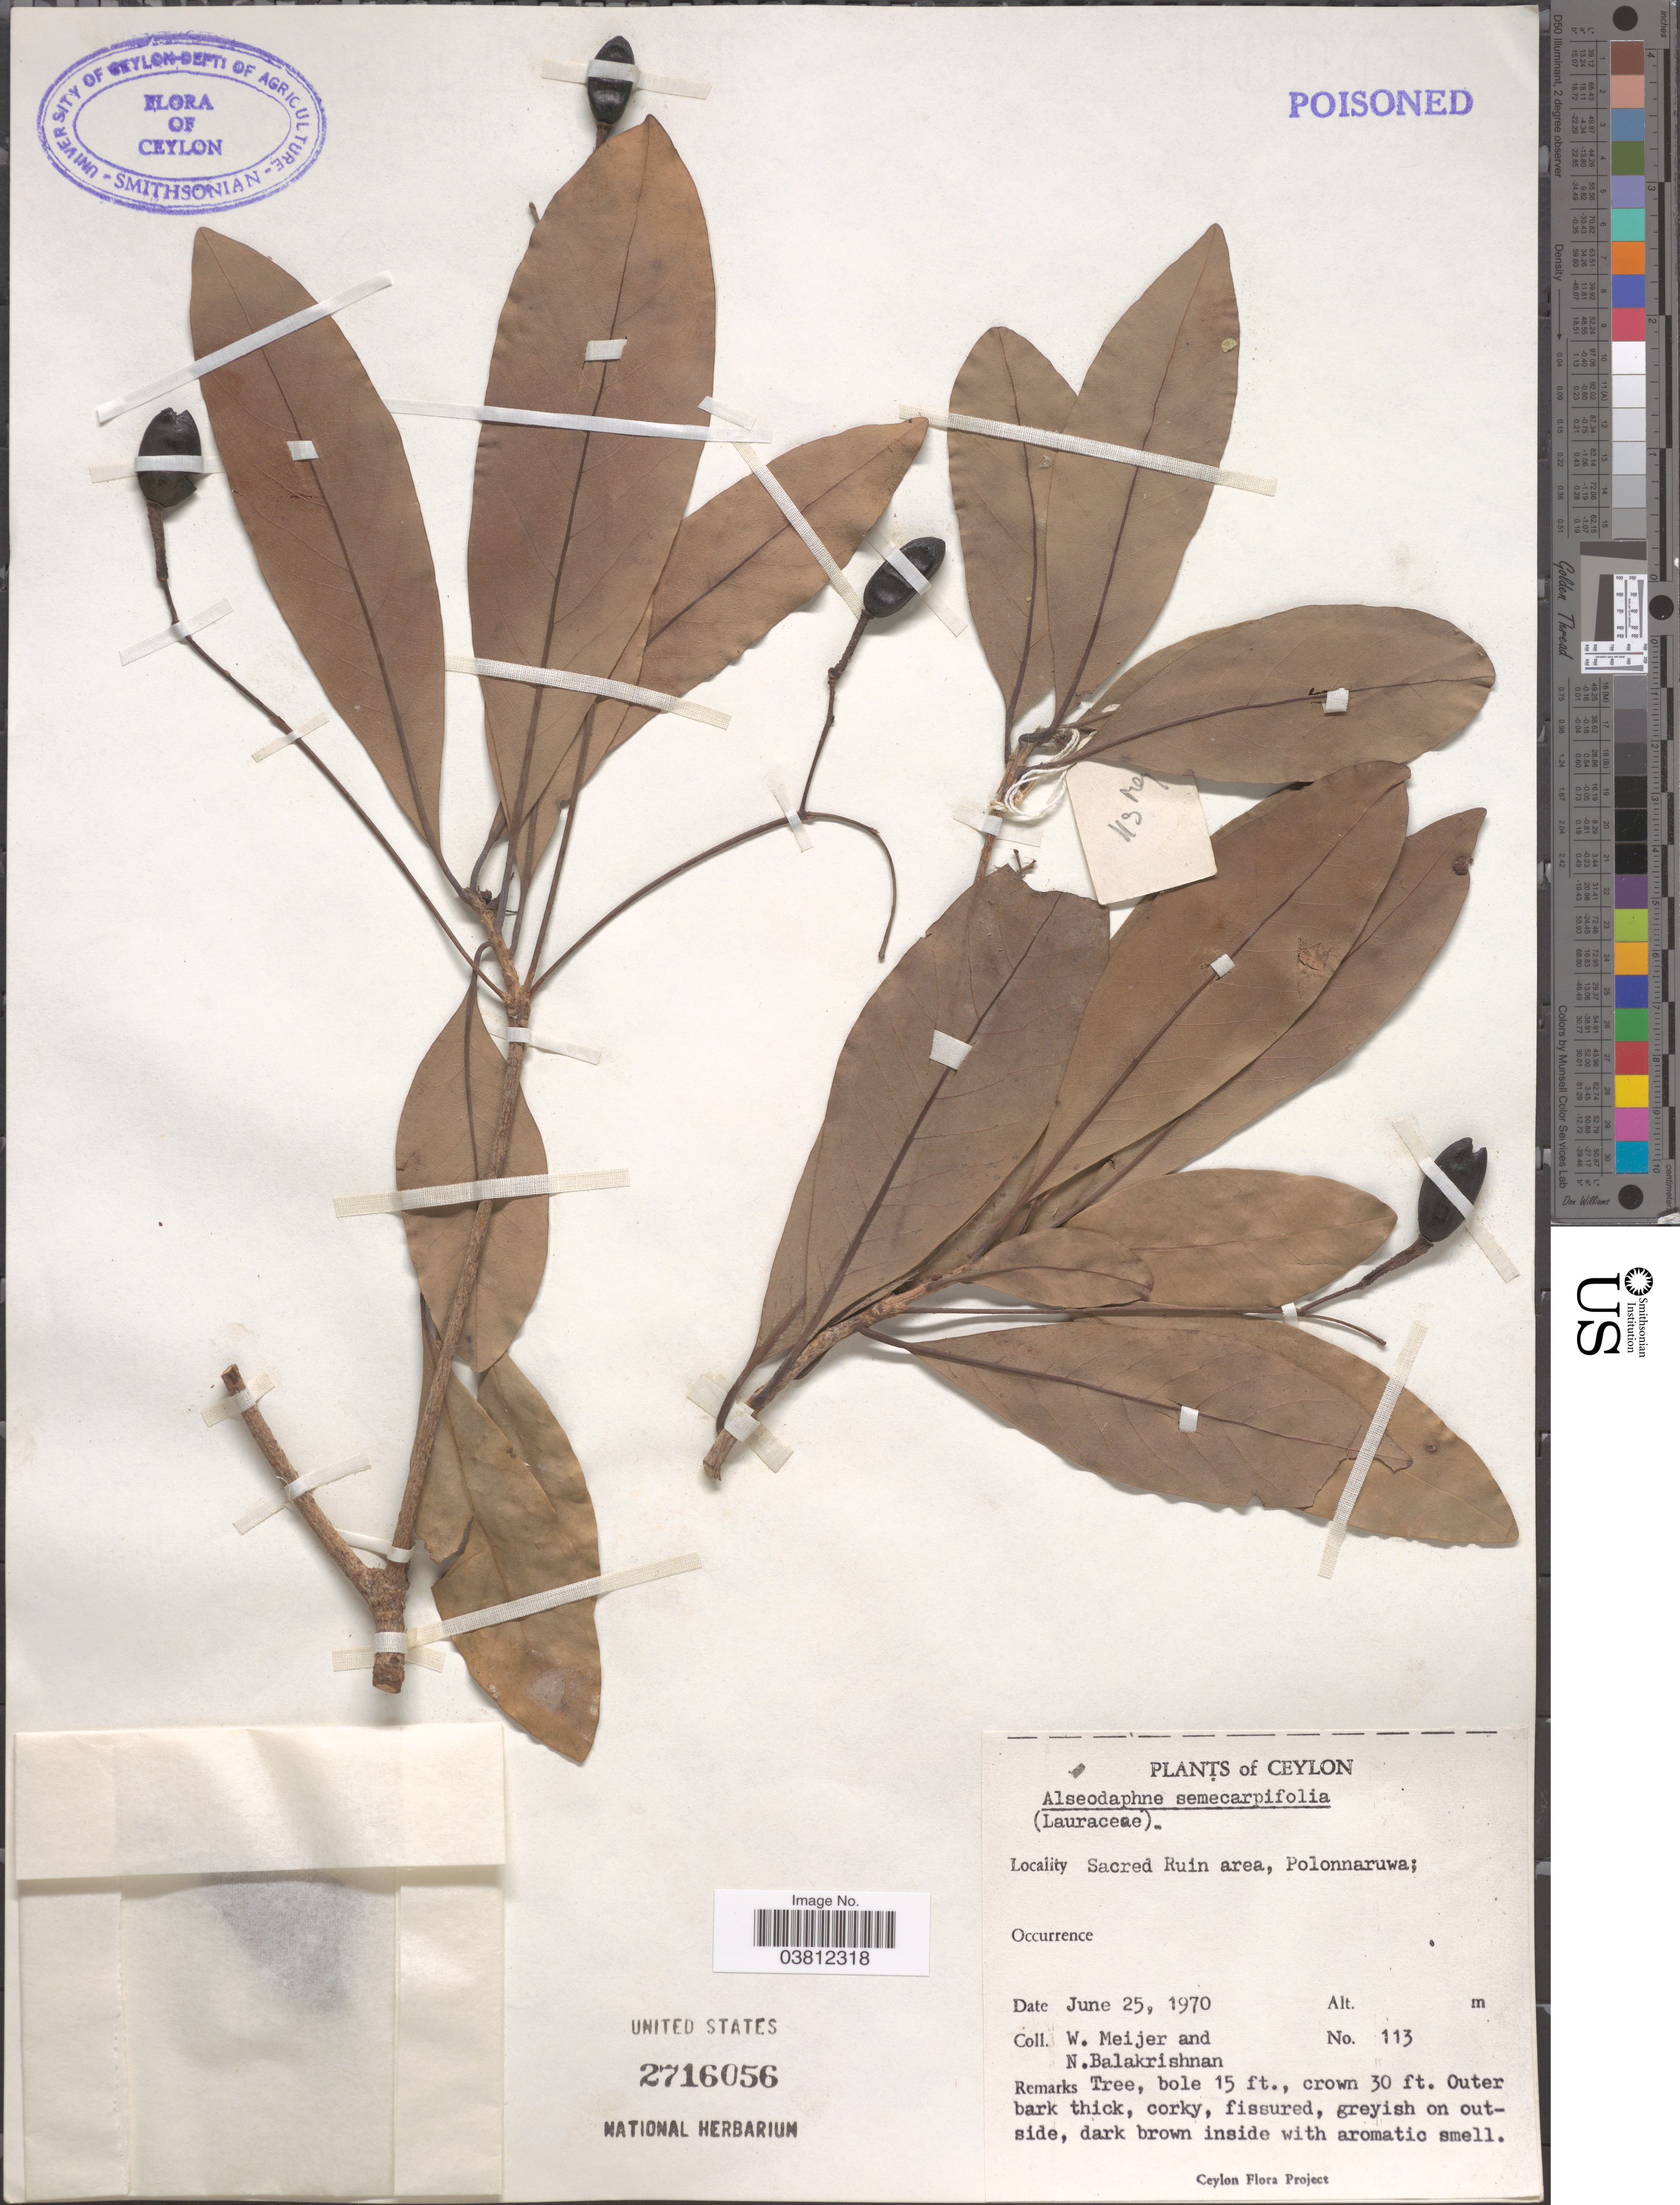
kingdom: Plantae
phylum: Tracheophyta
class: Magnoliopsida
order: Laurales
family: Lauraceae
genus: Alseodaphne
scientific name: Alseodaphne semecarpifolia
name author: Nees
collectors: W. Meijer & N. Balakrishnan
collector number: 113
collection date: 1970-06-25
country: Sri Lanka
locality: Ceylon. Sacred Ruin area, Polonnaruwa.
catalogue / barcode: US 2716056